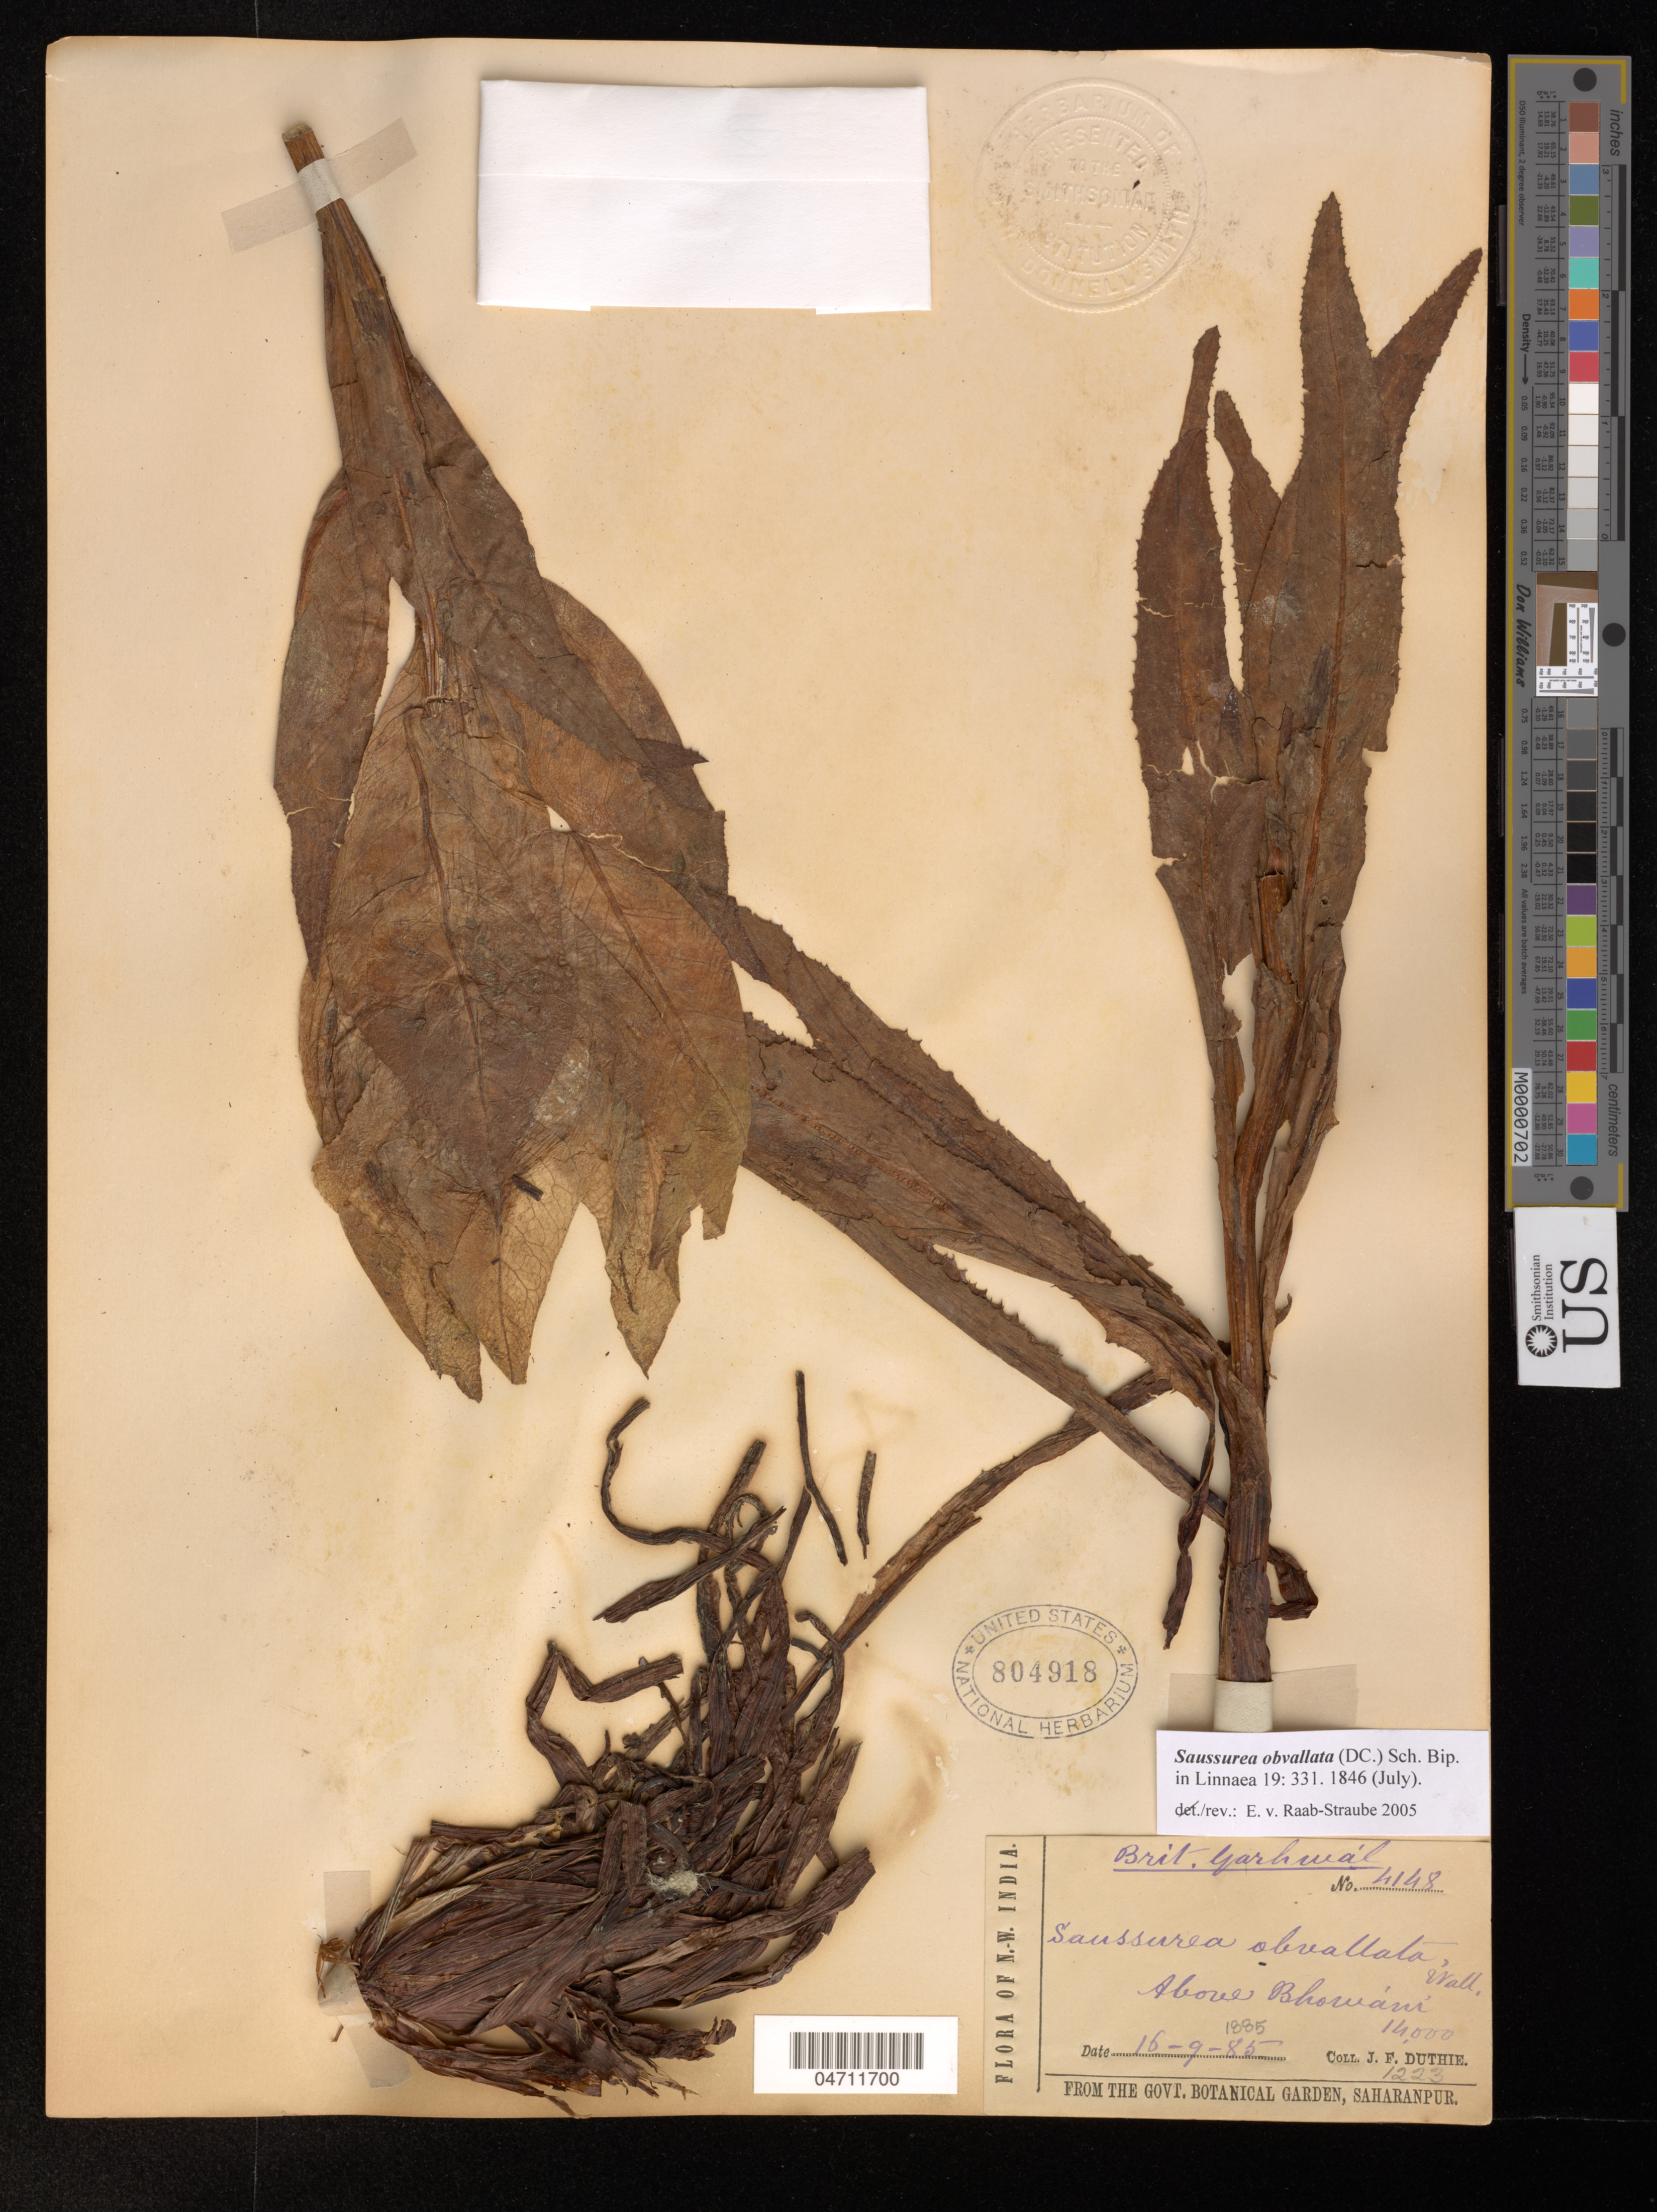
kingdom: Plantae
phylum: Tracheophyta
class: Magnoliopsida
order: Asterales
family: Asteraceae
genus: Saussurea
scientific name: Saussurea obvallata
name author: (DC.) Edgew.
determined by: Raab-Straube, Eckhard von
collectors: J. F. Duthie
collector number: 4148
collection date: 1885-09-16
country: India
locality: N.-W. India. Brit. Garhwál. Above Bhowáni.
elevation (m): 4267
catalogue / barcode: US 804918